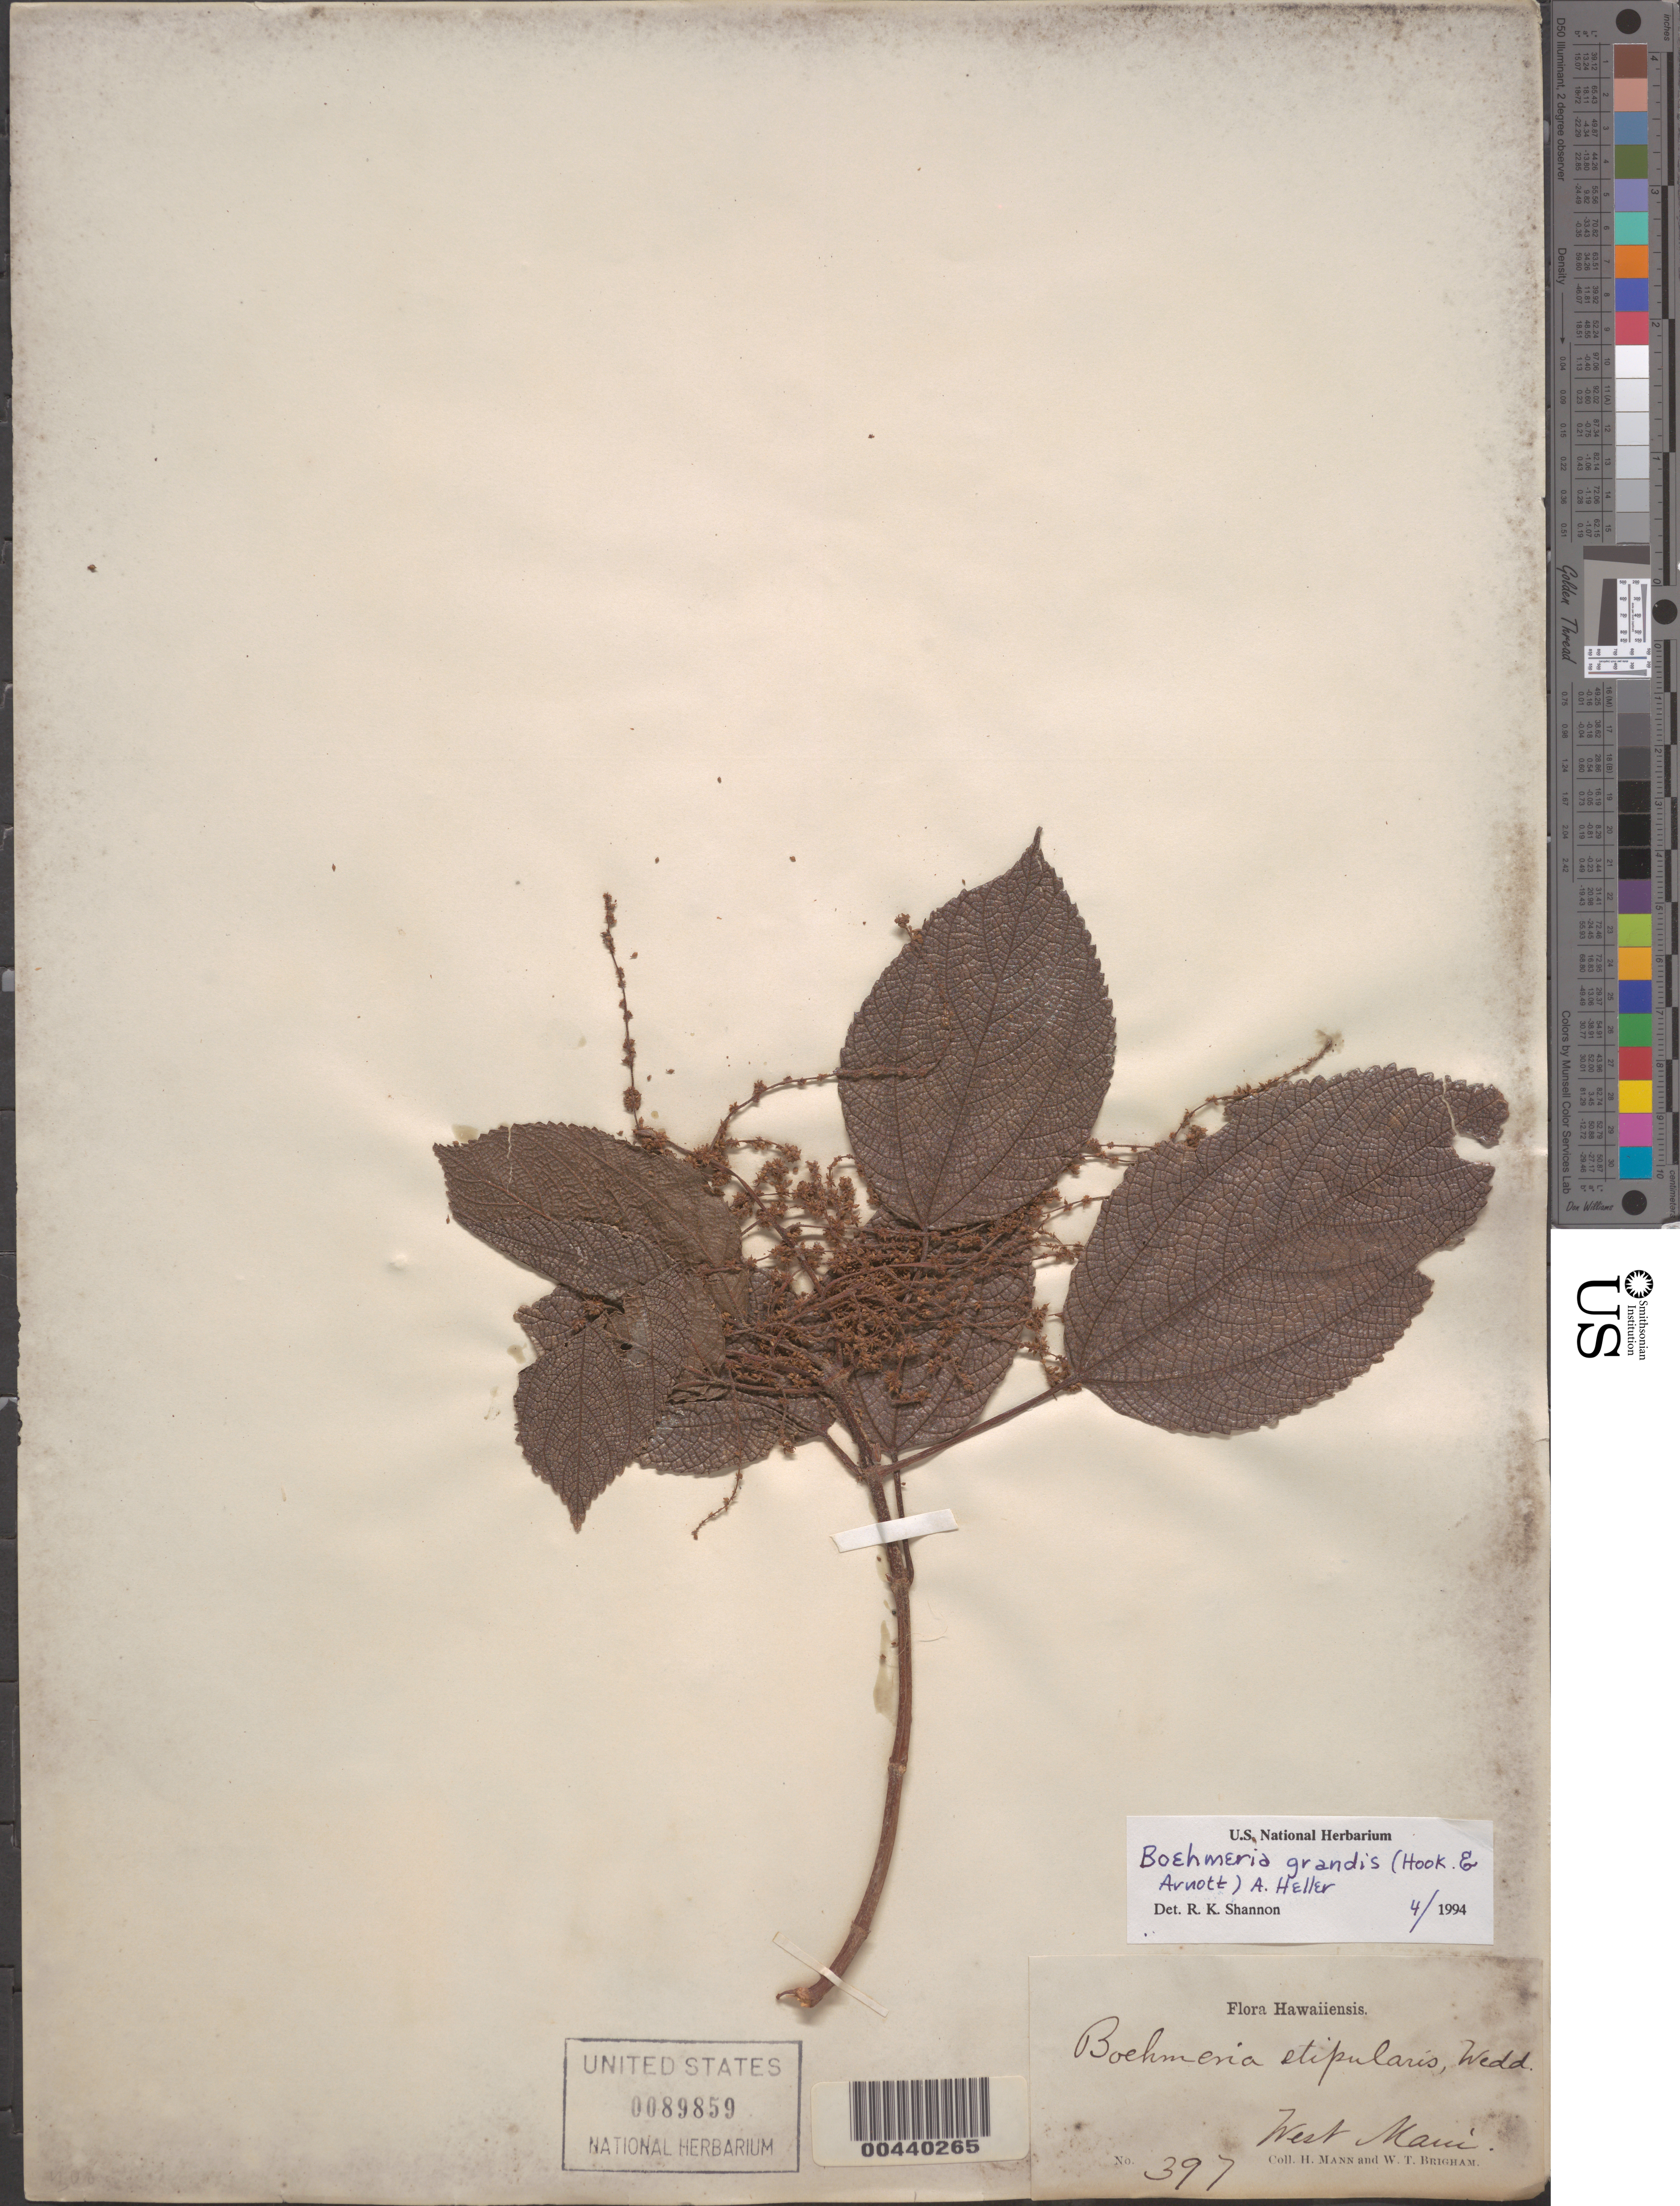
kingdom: Plantae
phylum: Tracheophyta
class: Magnoliopsida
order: Rosales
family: Urticaceae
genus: Boehmeria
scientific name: Boehmeria grandis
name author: (Hook. & Arn.) A. Heller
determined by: Shannon, R. K., (UNITED STATES)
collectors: H. Mann & W. T. Brigham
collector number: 397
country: United States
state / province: Hawaii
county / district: Maui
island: Maui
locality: West Maui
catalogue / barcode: US 89859